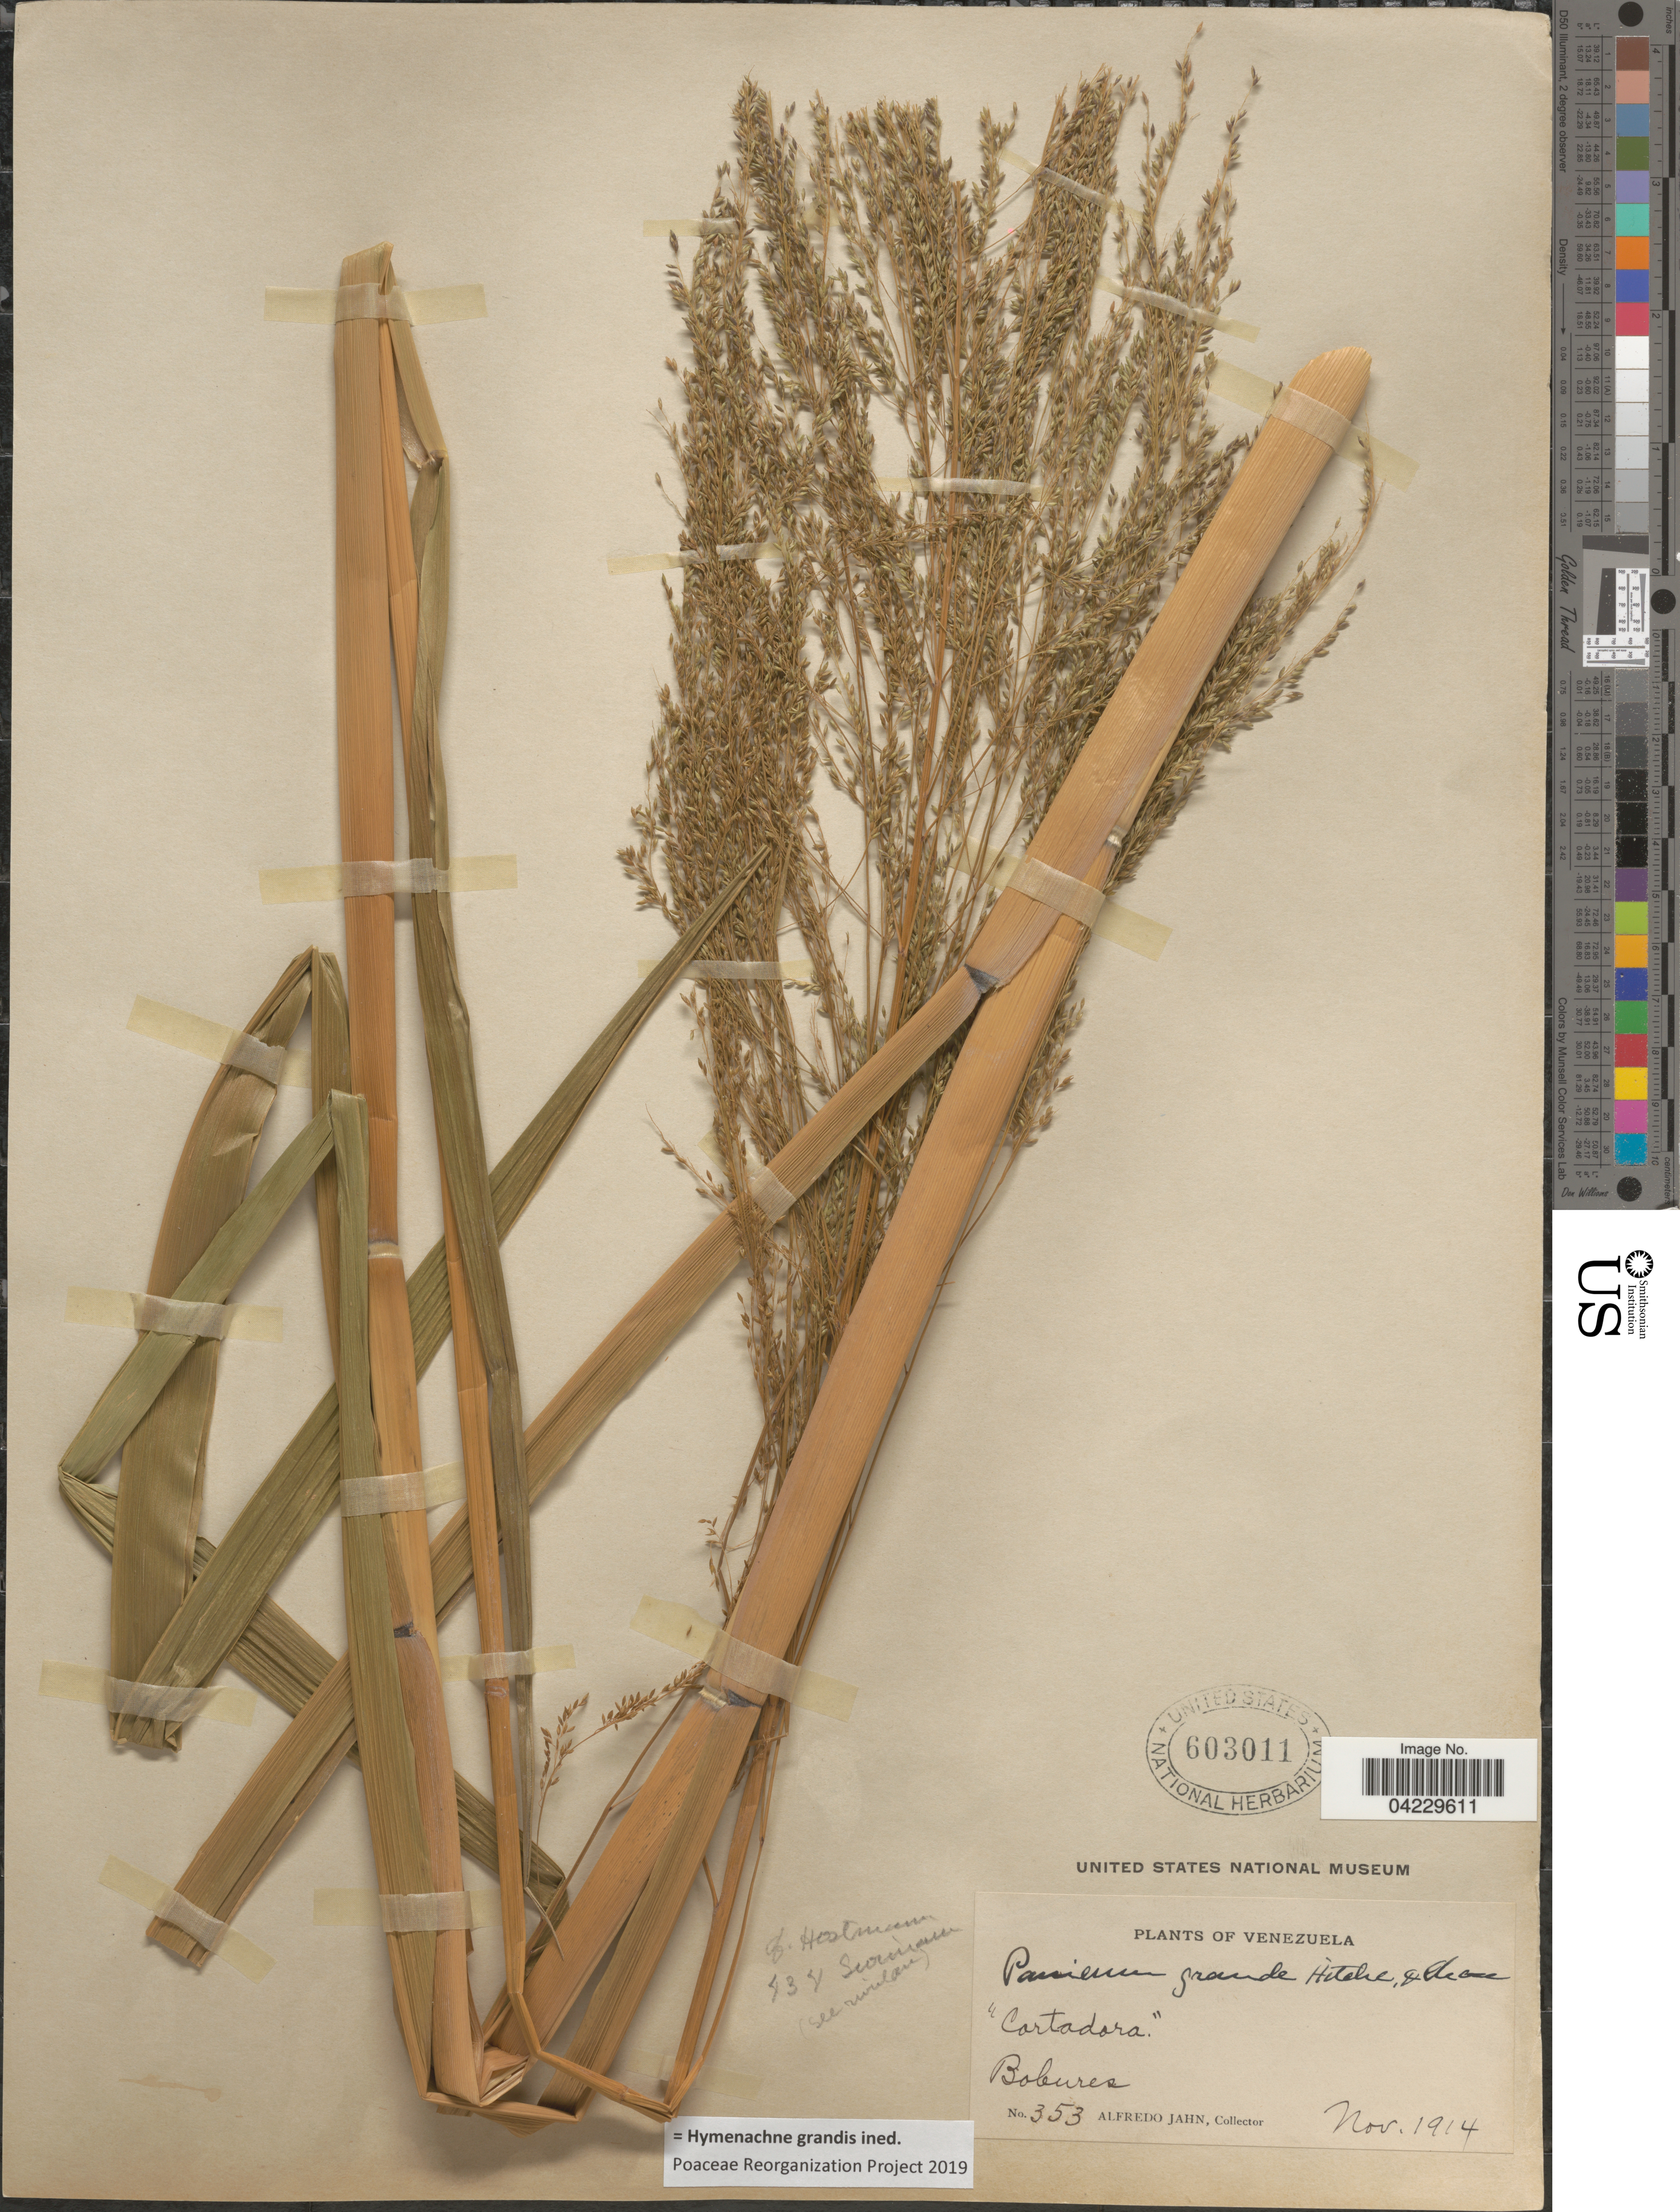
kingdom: Plantae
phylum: Tracheophyta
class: Liliopsida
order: Poales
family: Poaceae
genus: Hymenachne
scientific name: Hymenachne grandis ined. prp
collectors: A. Jahn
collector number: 353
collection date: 1914-11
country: Venezuela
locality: Bobures.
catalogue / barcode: US 603011